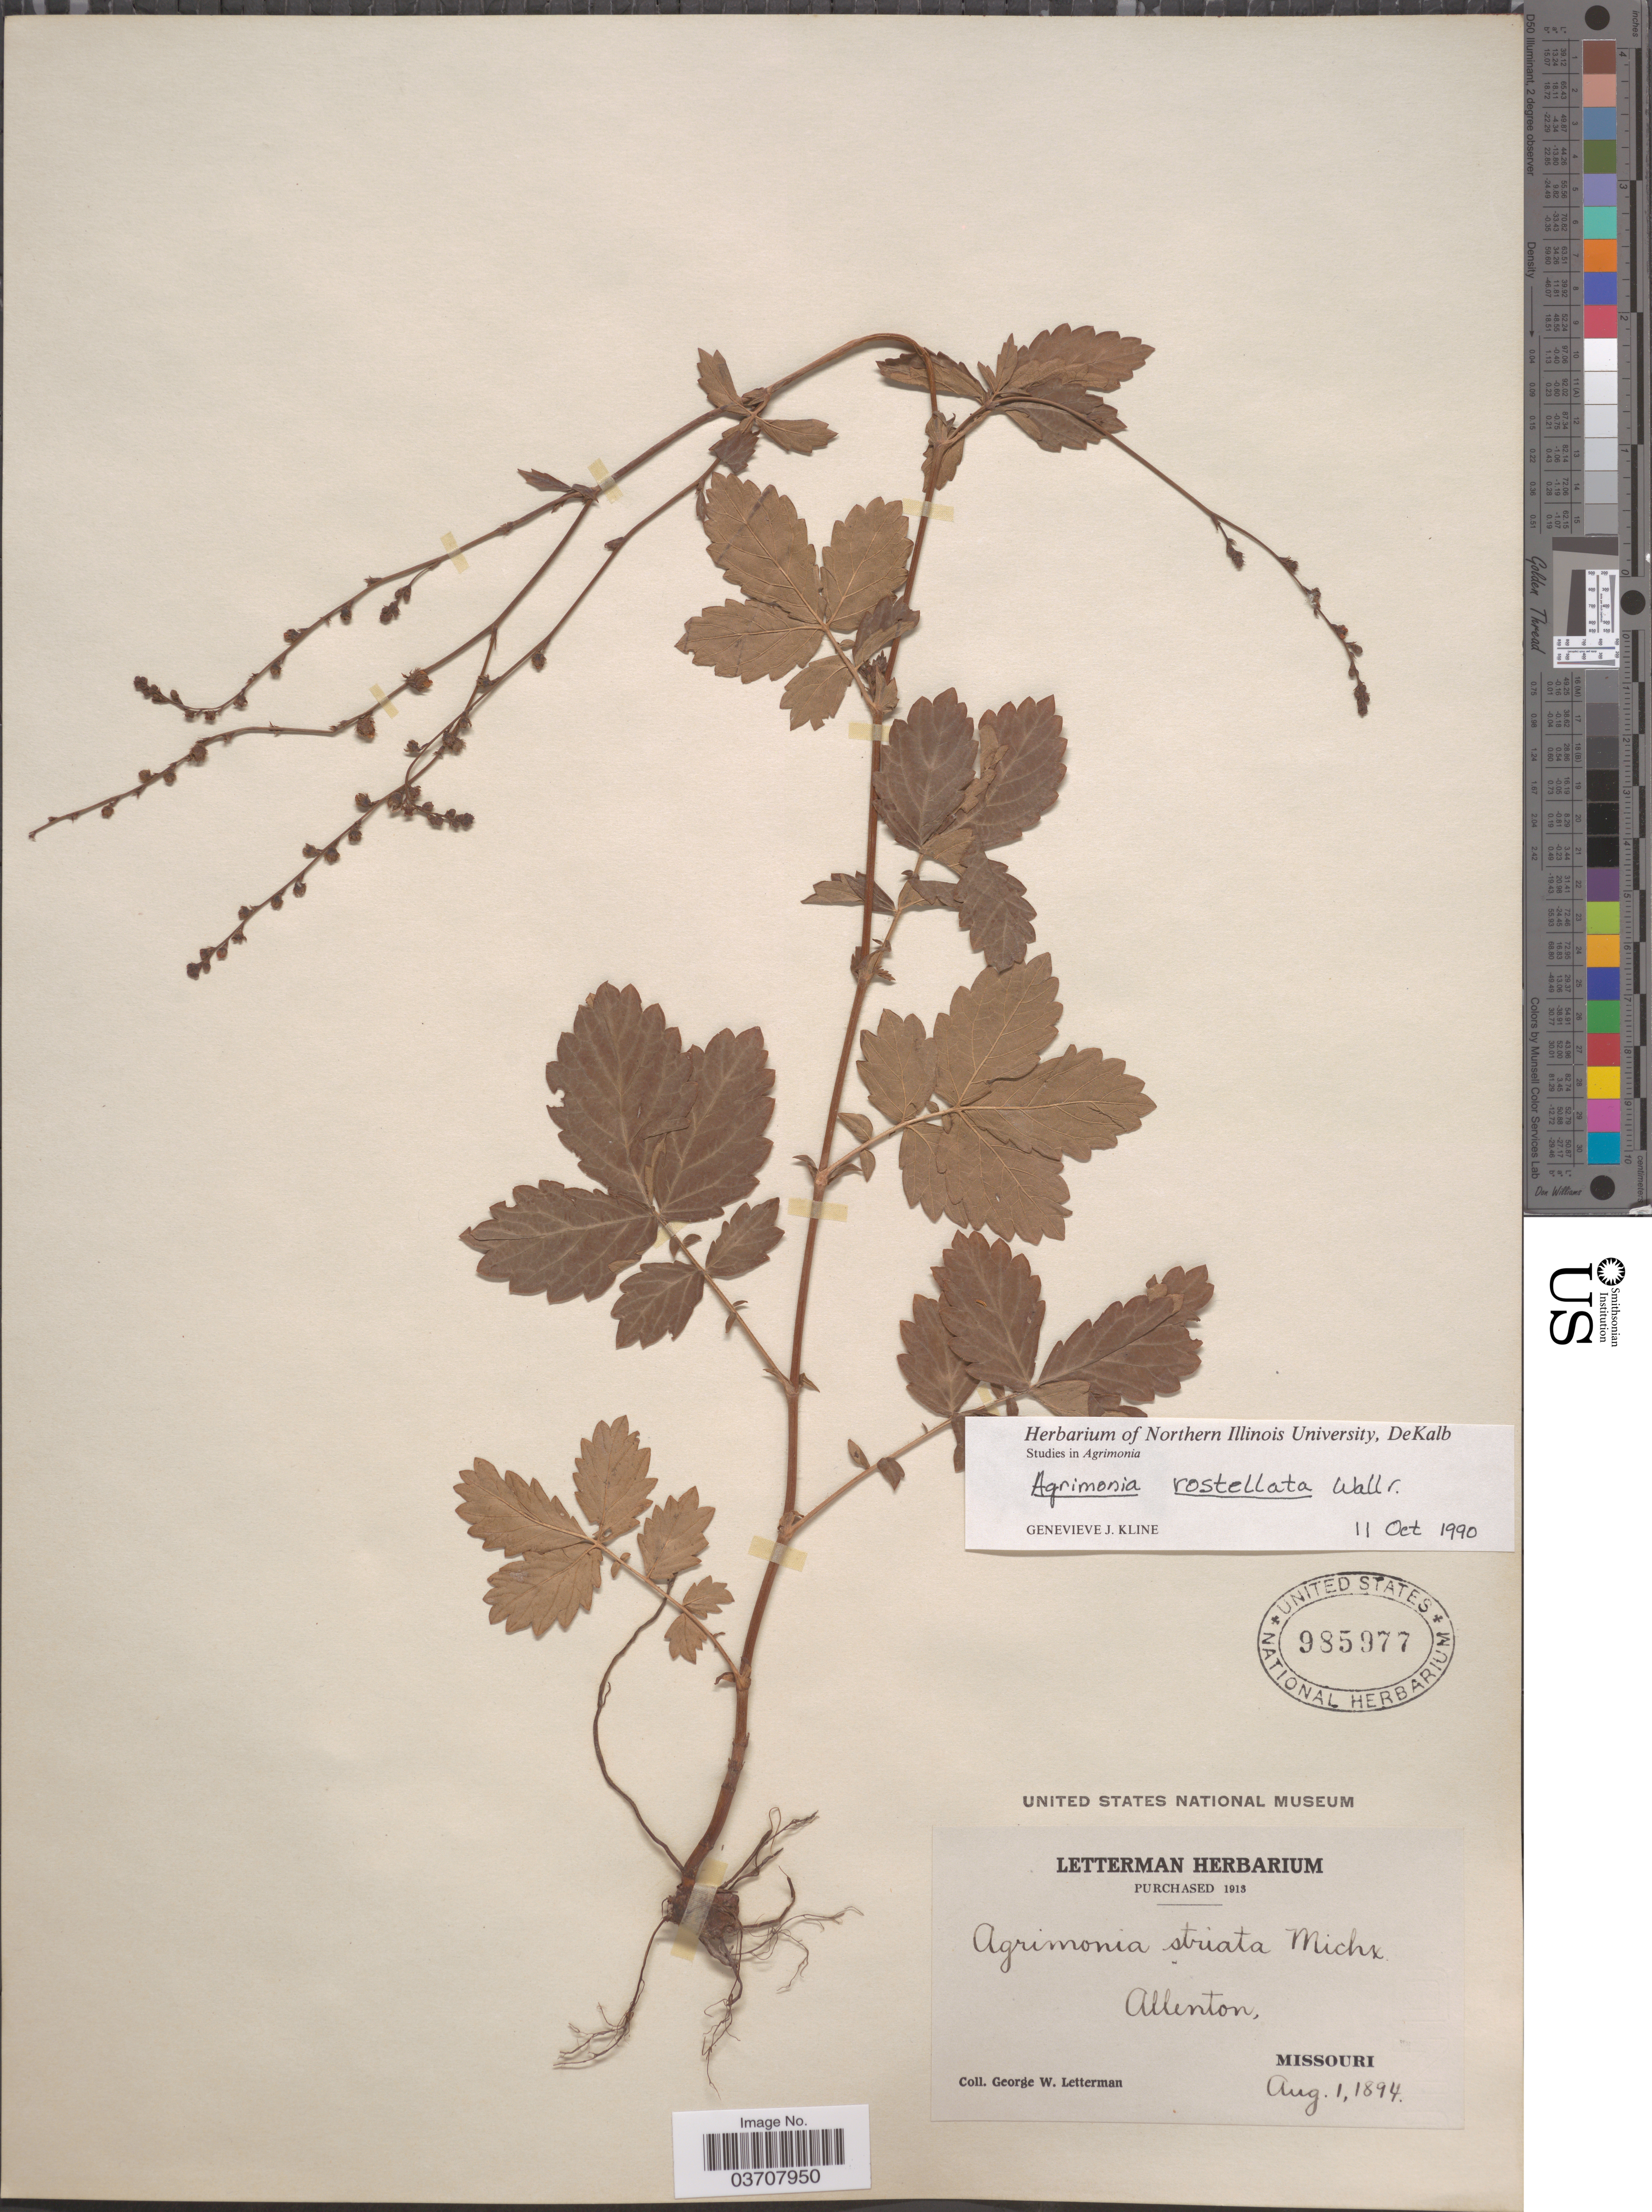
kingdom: Plantae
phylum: Tracheophyta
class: Magnoliopsida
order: Rosales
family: Rosaceae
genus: Agrimonia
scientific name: Agrimonia rostellata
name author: Wallr.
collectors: G. W. Letterman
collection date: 1894-08-01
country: United States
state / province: Missouri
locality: Allenton.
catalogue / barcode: US 985977